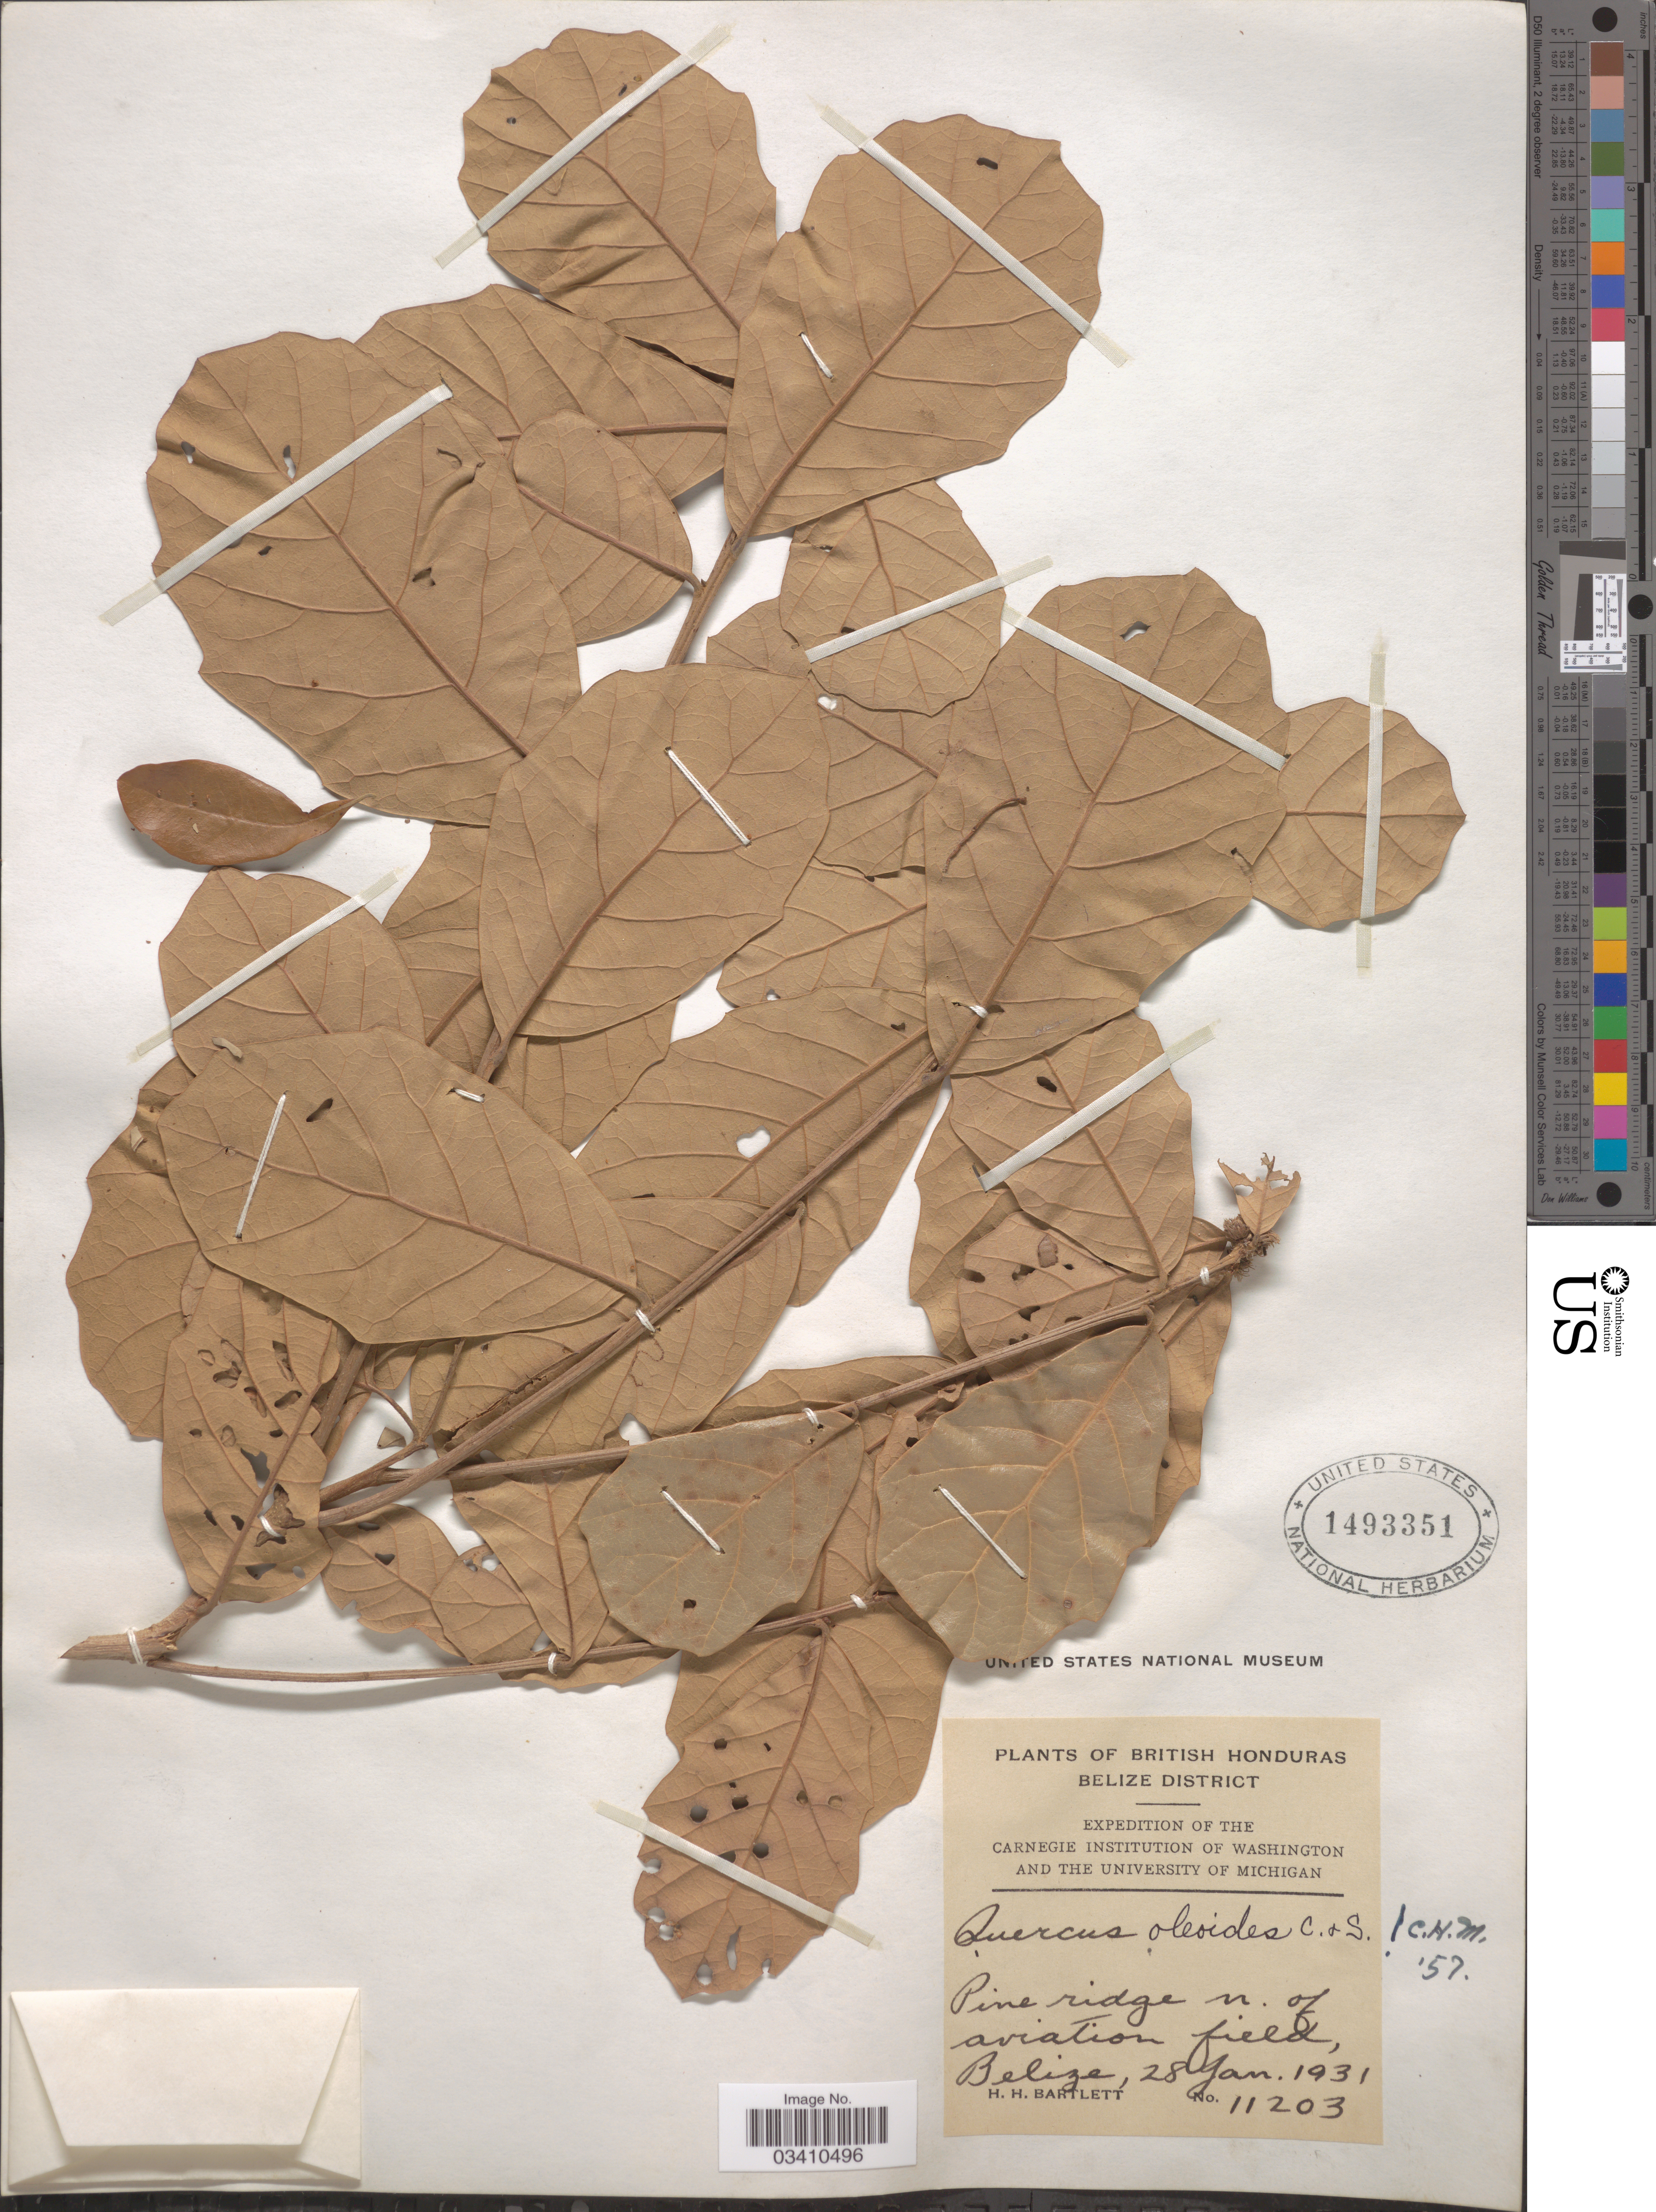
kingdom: Plantae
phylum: Tracheophyta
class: Magnoliopsida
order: Fagales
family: Fagaceae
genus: Quercus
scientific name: Quercus oleoides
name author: Schltdl. & Cham.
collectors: H. H. Bartlett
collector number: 11203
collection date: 1931-01-28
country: Belize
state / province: Belize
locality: British Honduras. Belize District. Pine ridge n. of aviation field, Belize.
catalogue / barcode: US 1493351